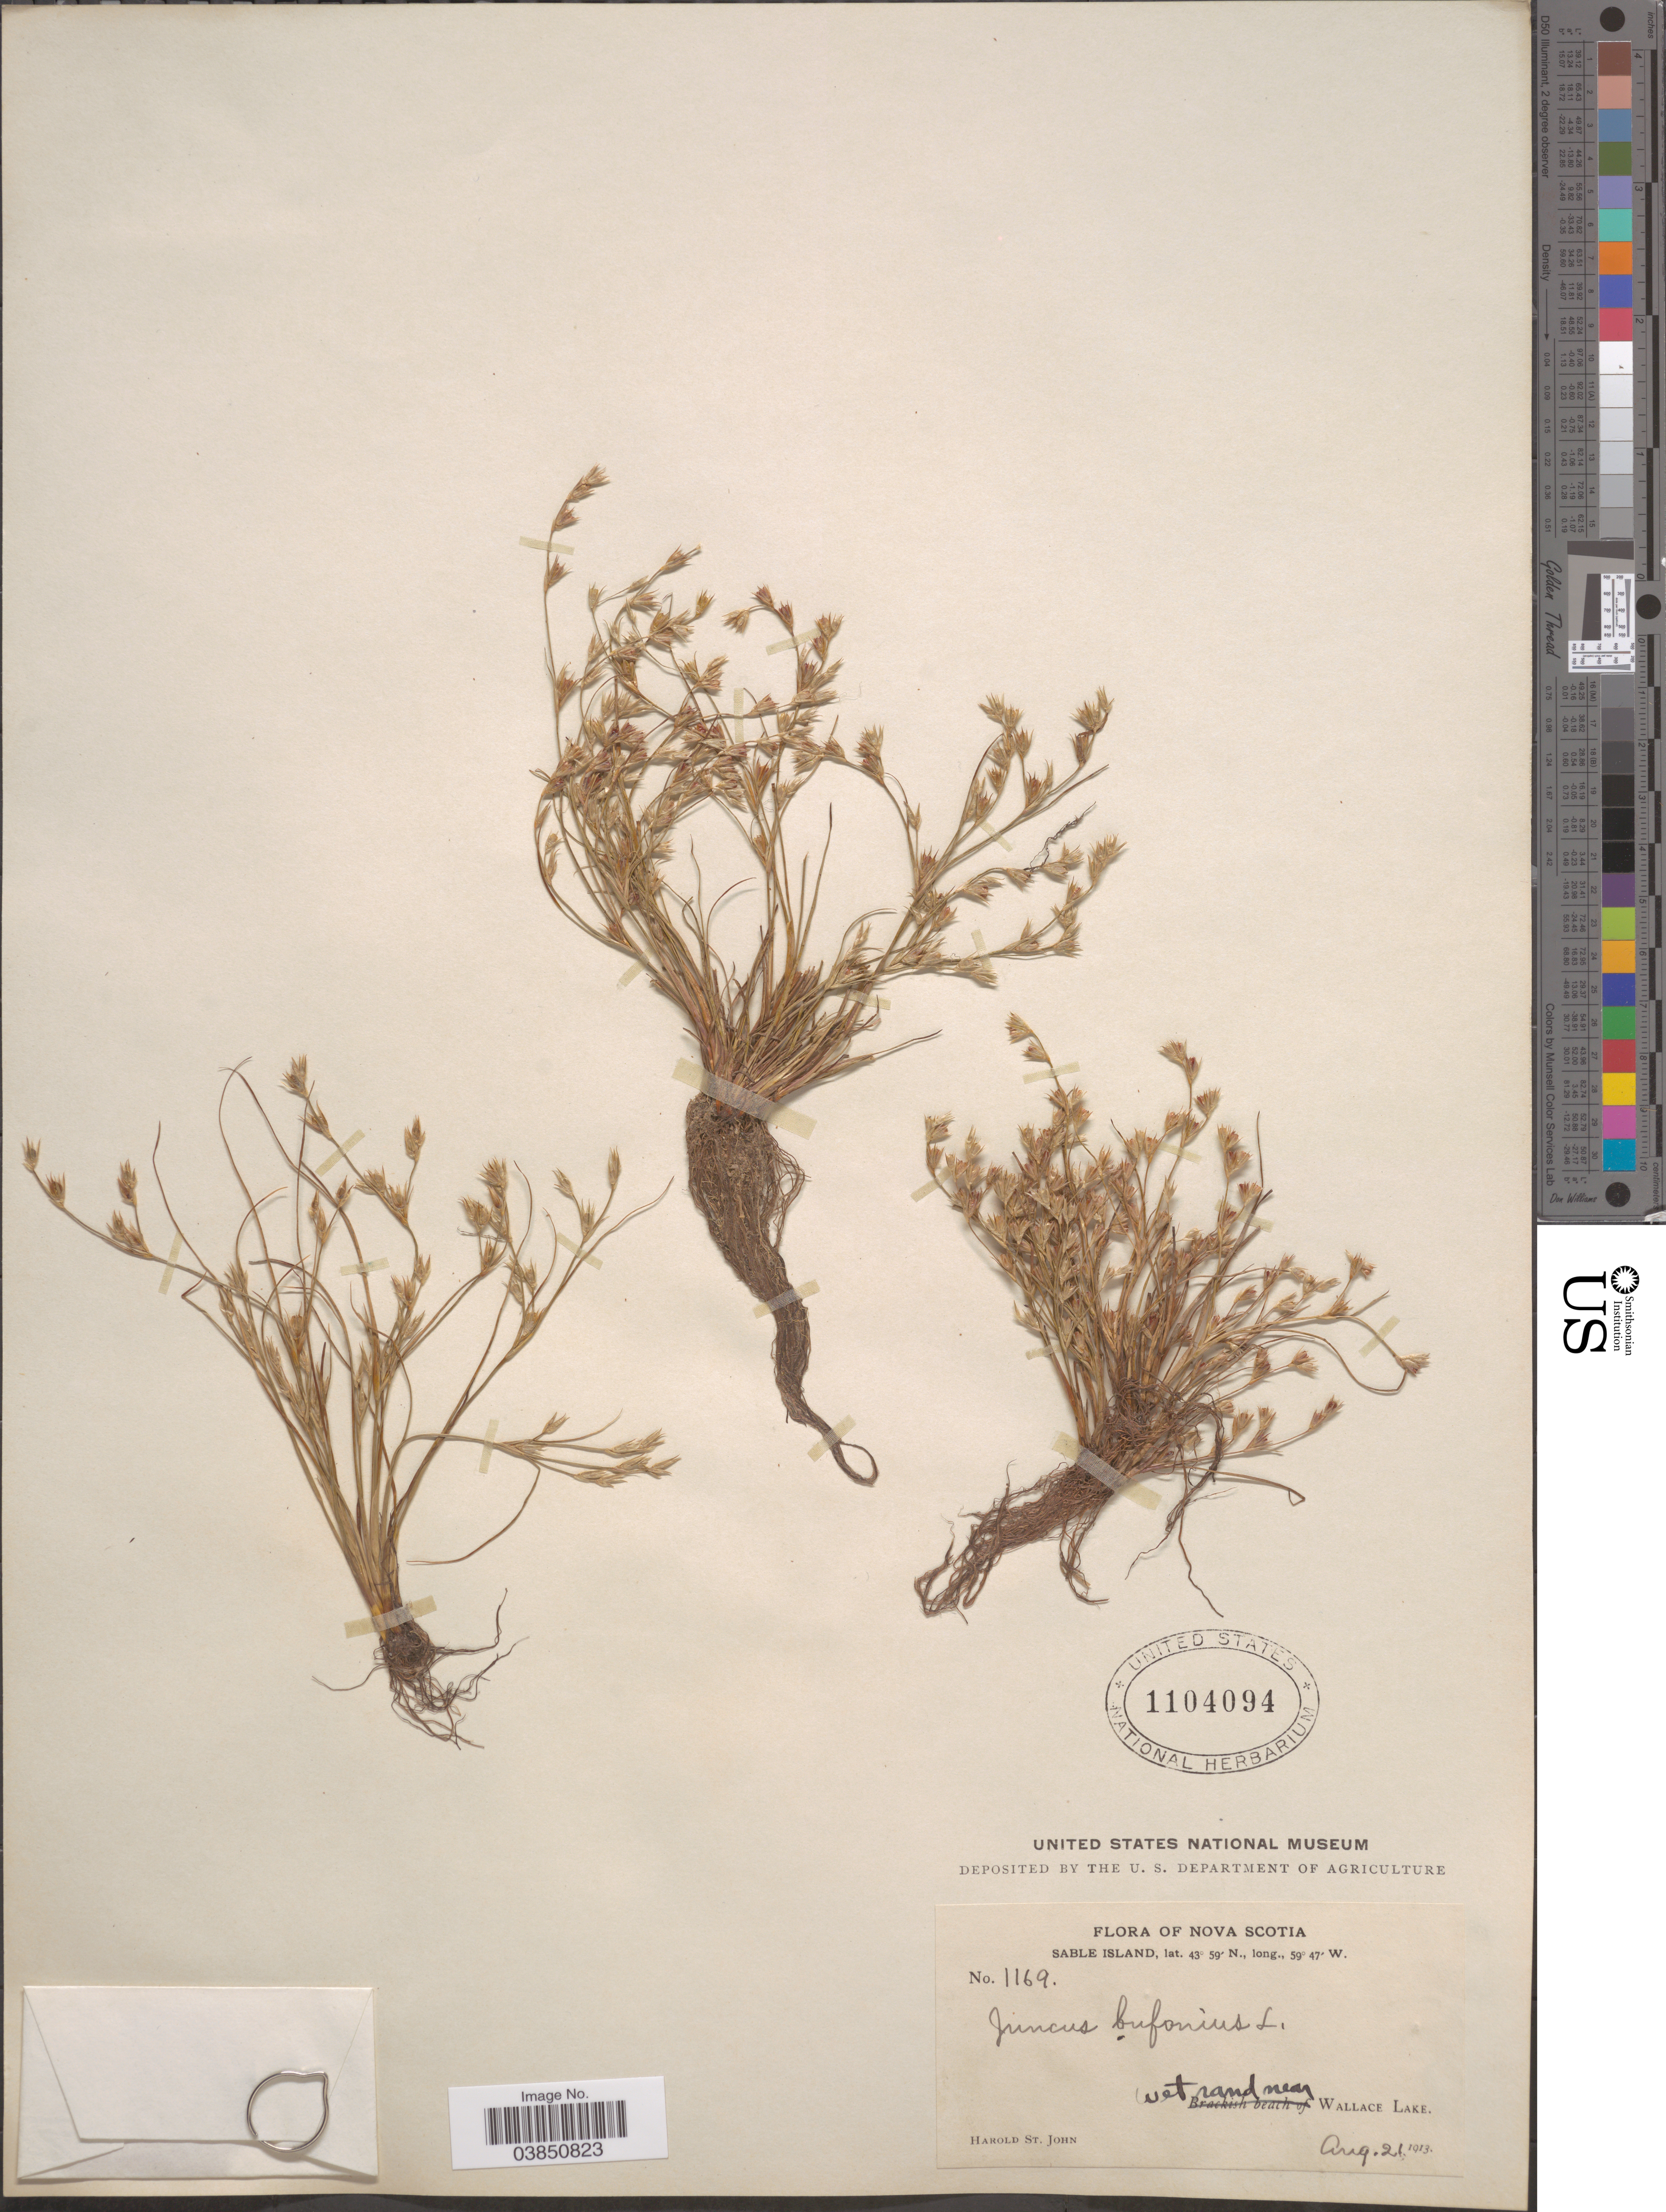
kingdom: Plantae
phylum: Tracheophyta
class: Liliopsida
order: Poales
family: Juncaceae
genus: Juncus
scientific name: Juncus bufonius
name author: L.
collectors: H. St. John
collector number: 1169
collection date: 1913-08-21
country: Canada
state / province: Nova Scotia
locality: Sable Island. Wallace Lake.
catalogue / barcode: US 1104094